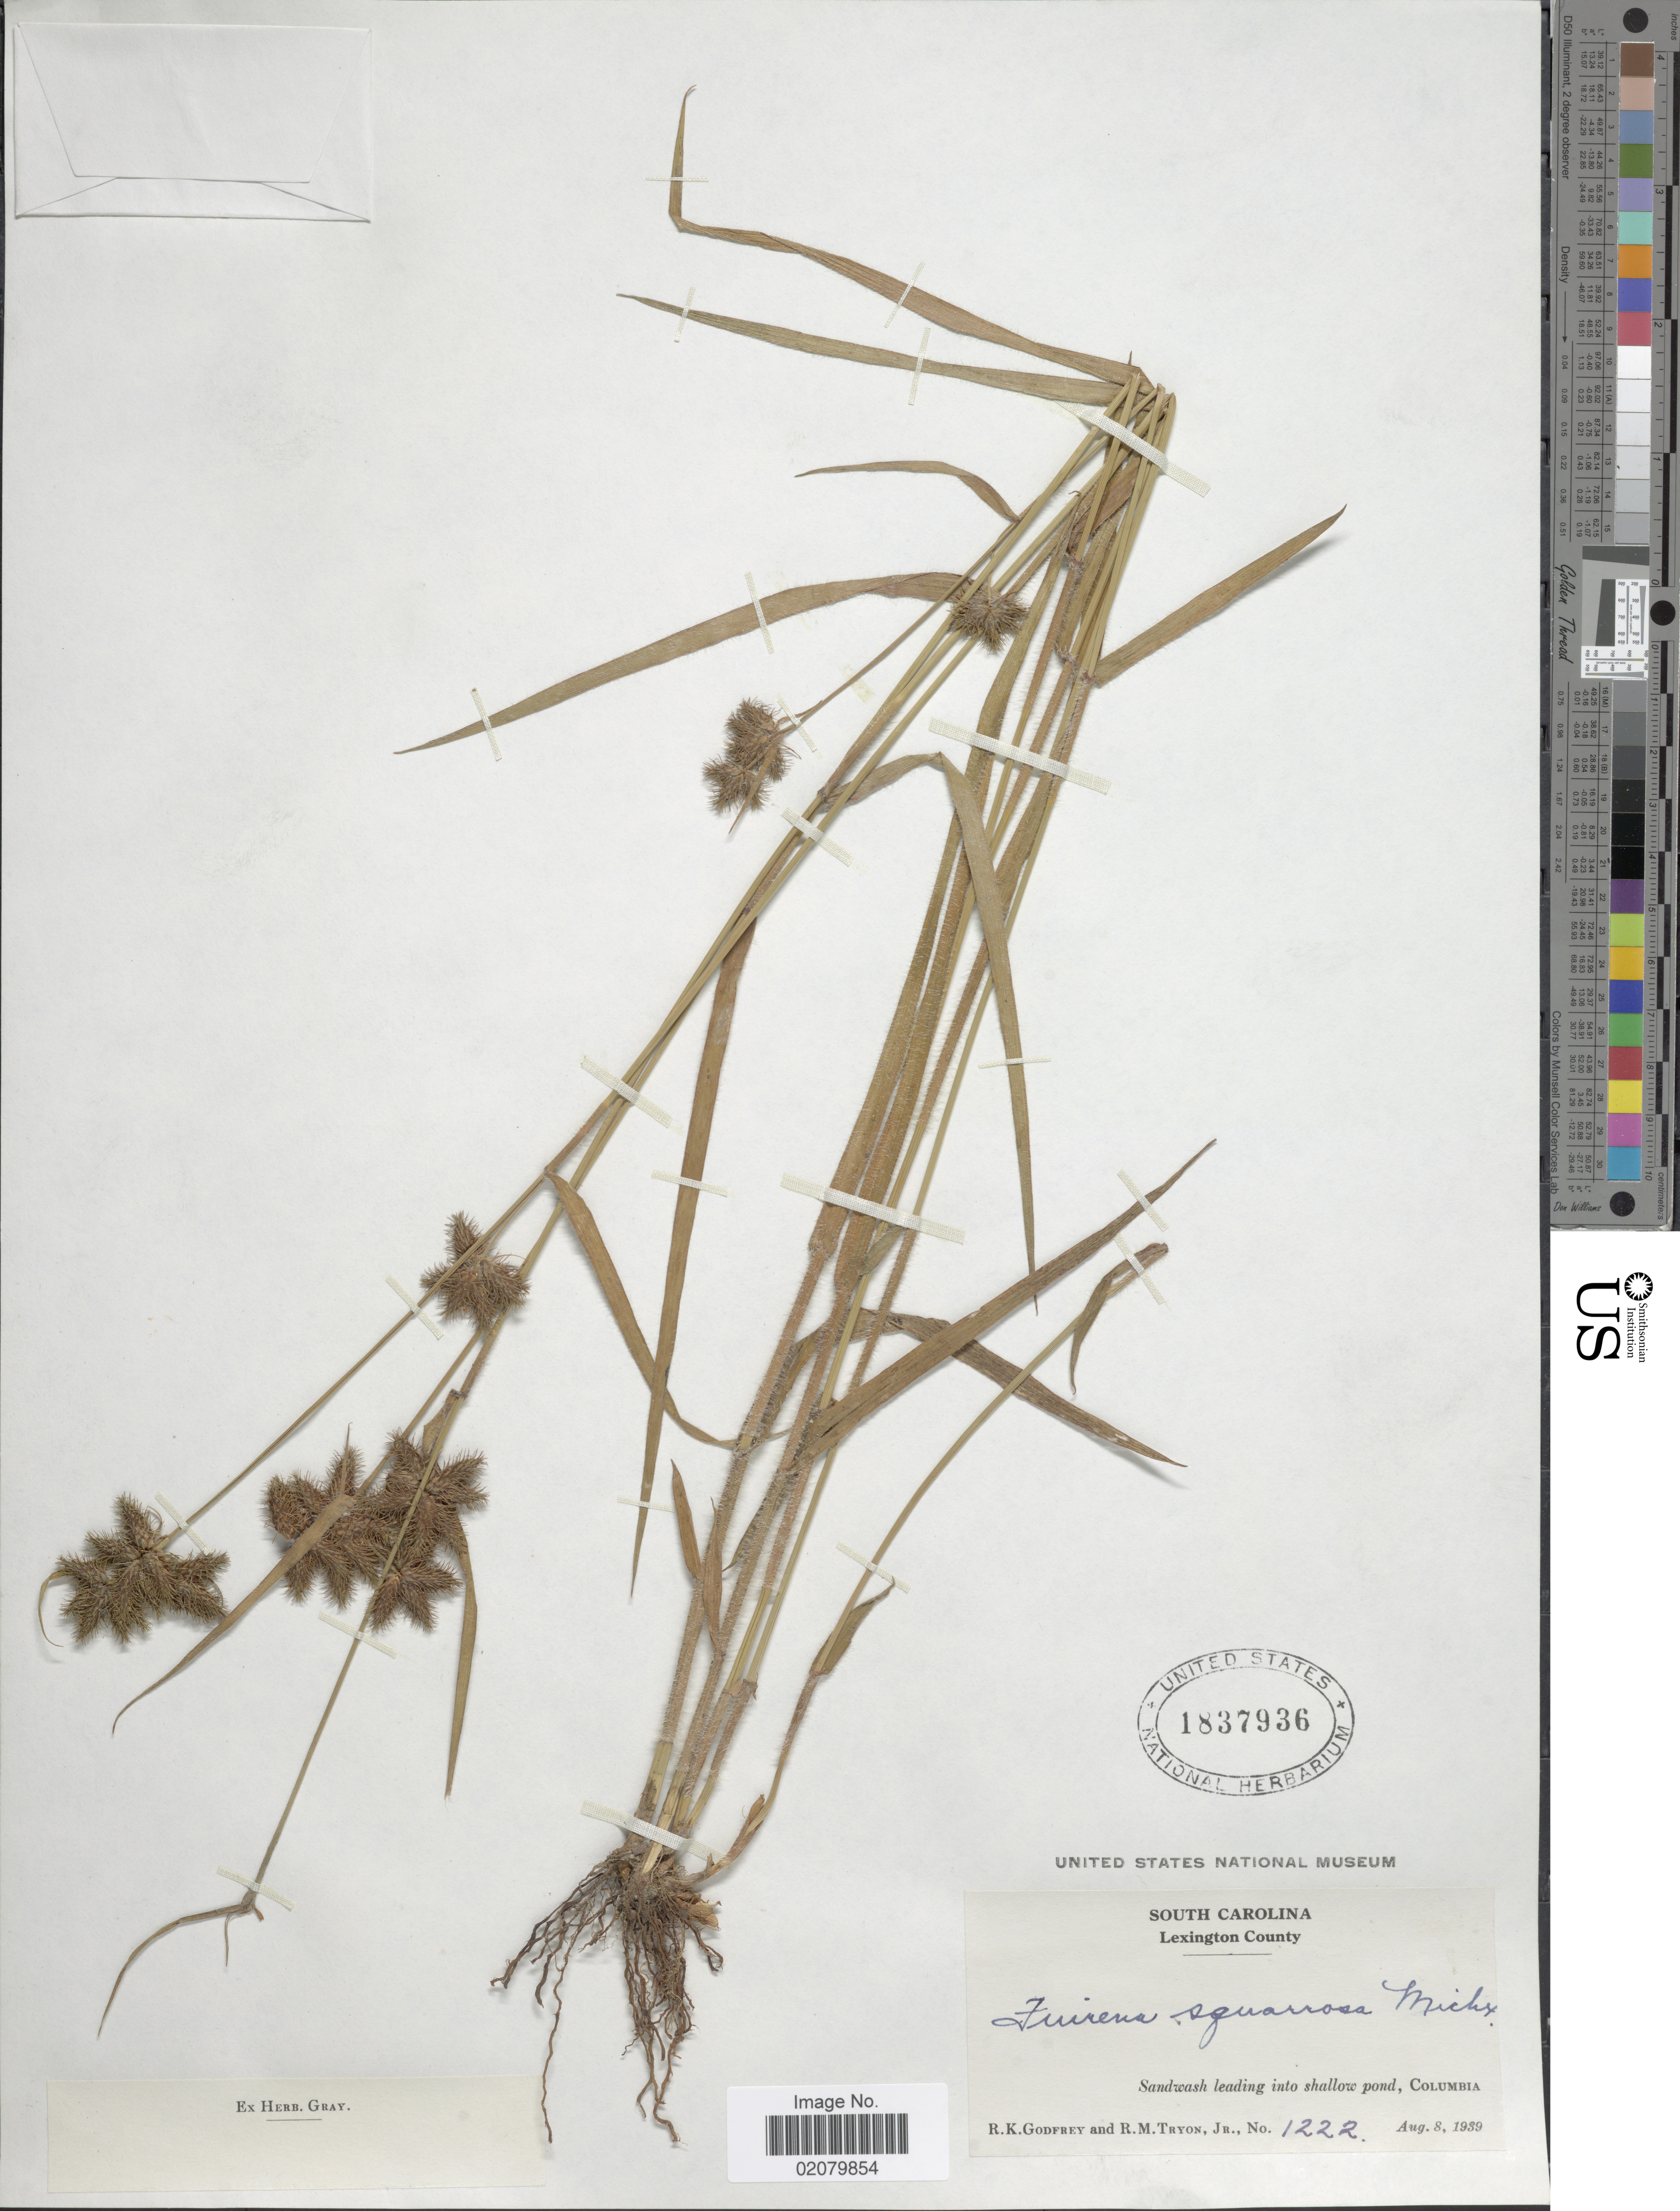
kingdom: Plantae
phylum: Tracheophyta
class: Liliopsida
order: Poales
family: Cyperaceae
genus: Fuirena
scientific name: Fuirena squarrosa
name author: Michx.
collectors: R. K. Godfrey & R. M. Tryon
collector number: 1222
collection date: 1939-08-08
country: United States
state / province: South Carolina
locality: Lexington County, Columbia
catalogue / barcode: US 1837936